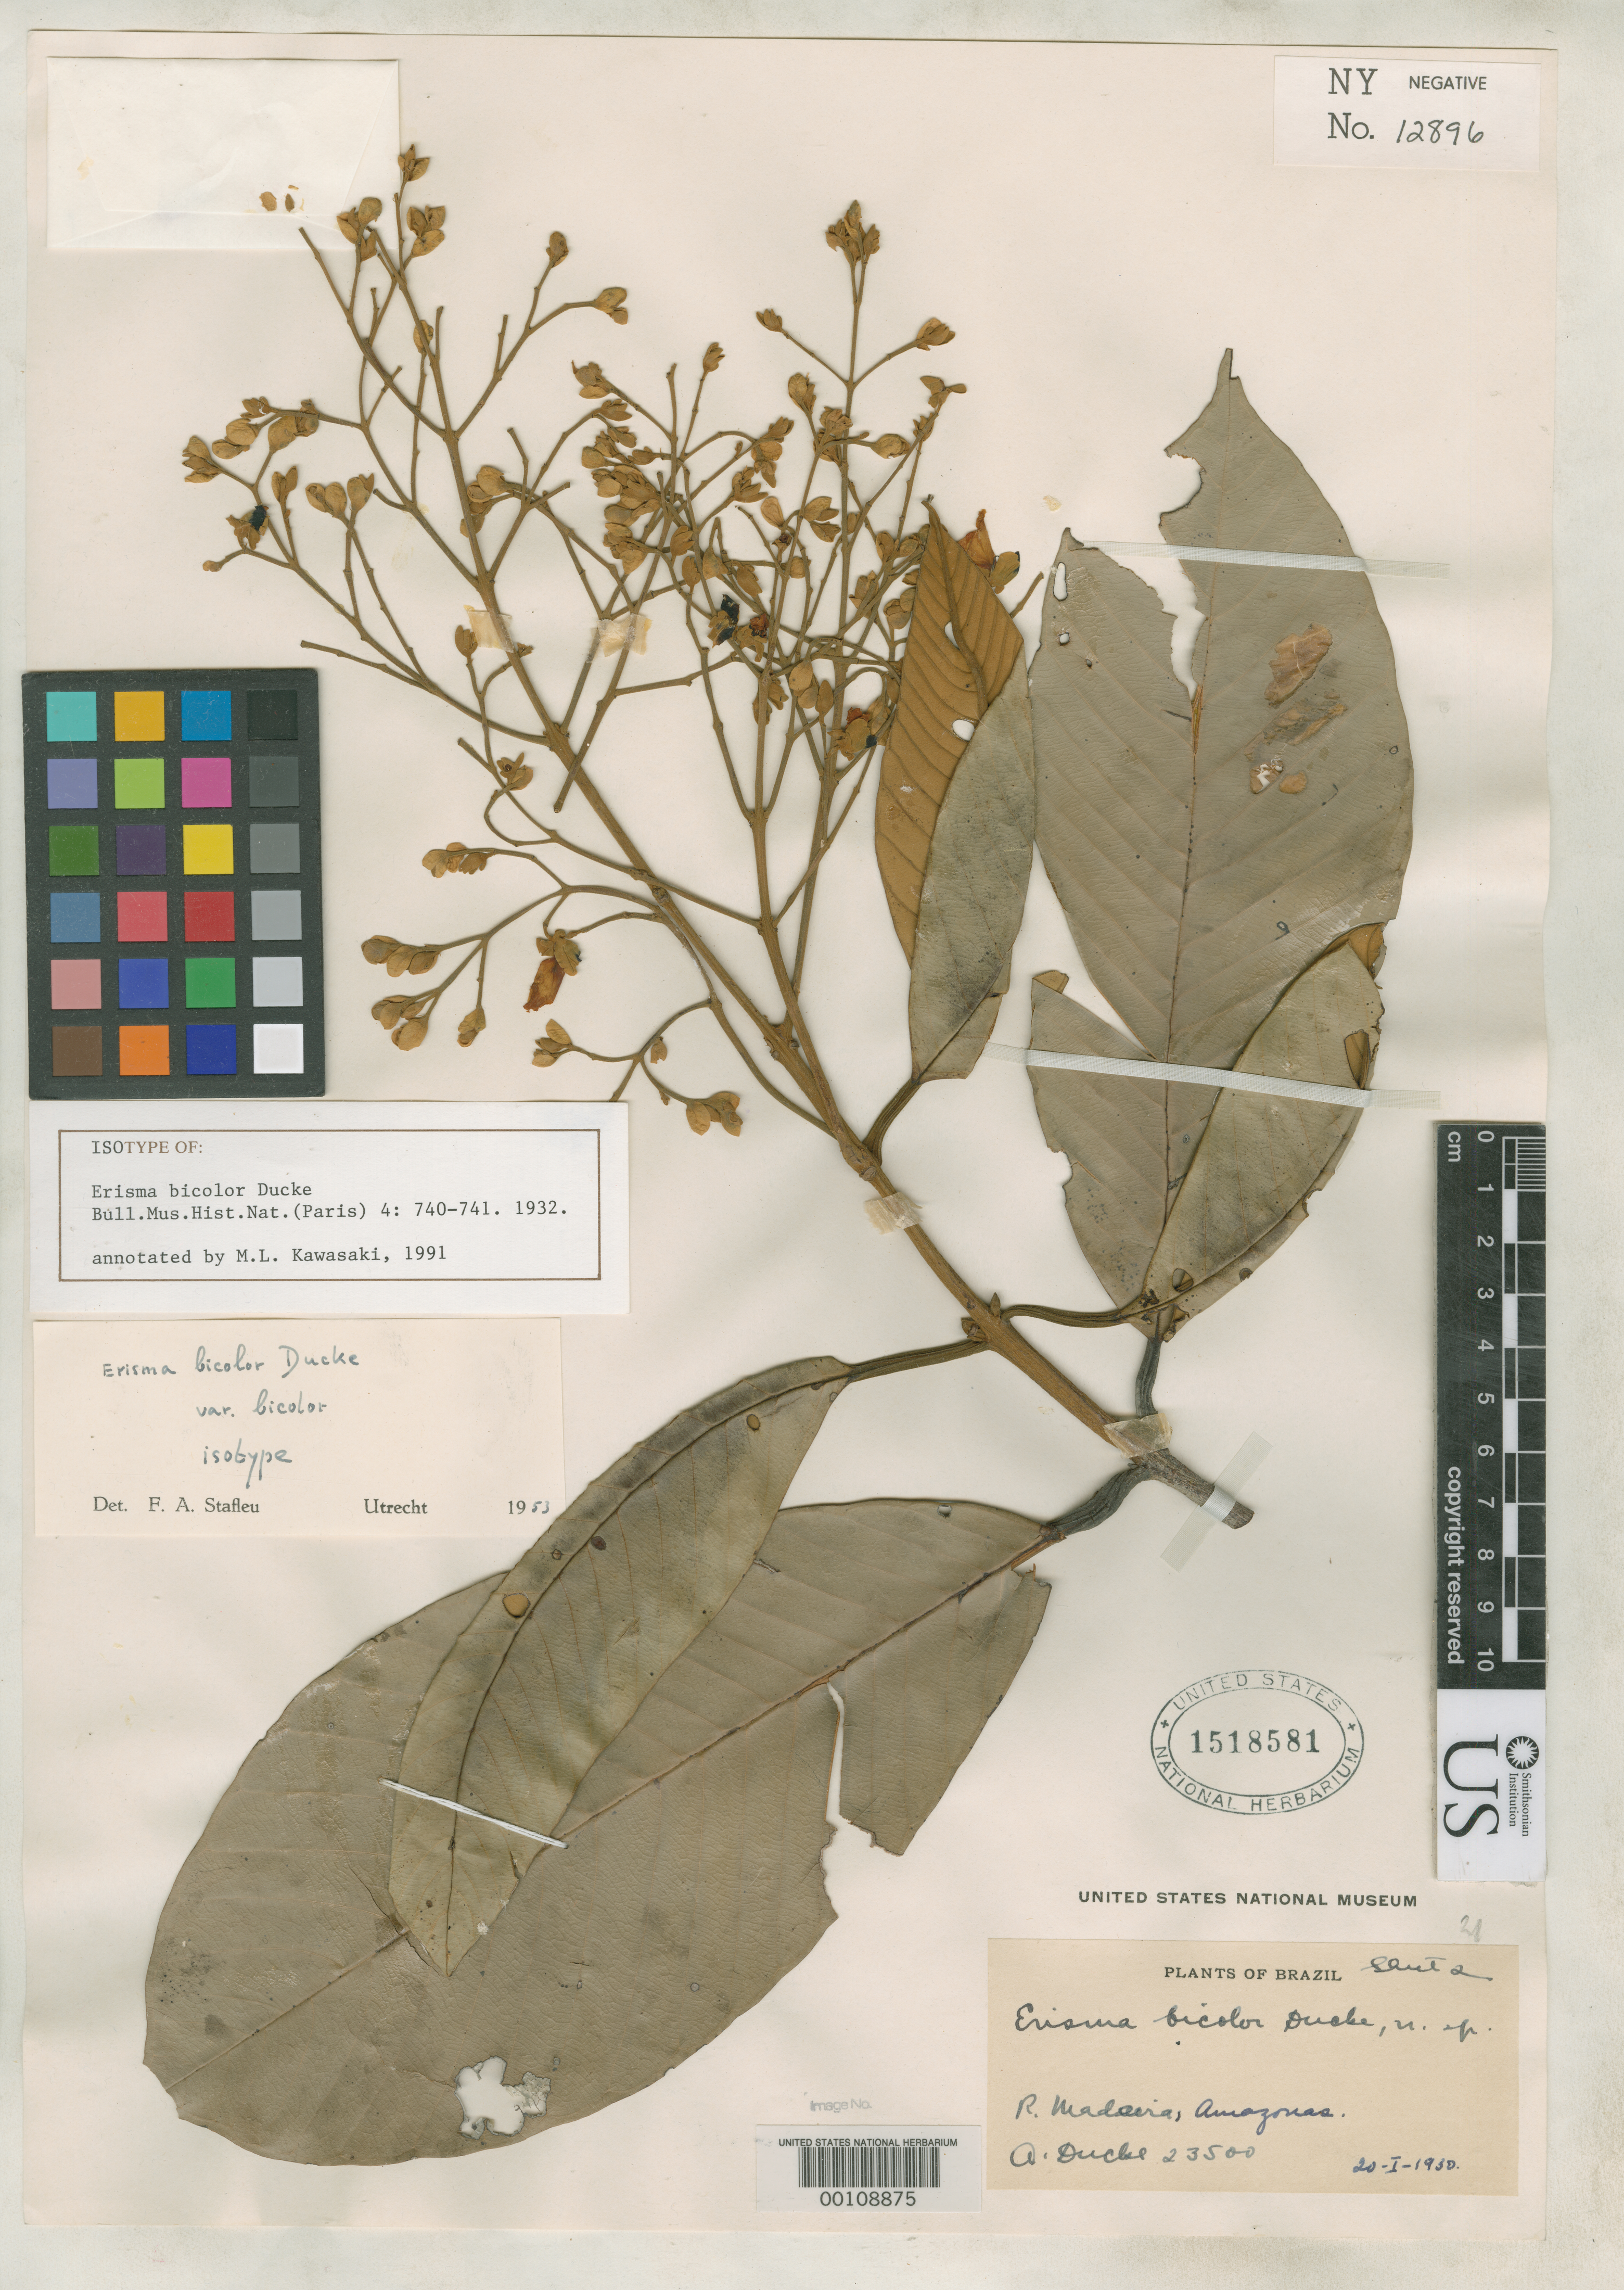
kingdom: Plantae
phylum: Tracheophyta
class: Magnoliopsida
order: Myrtales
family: Vochysiaceae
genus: Erisma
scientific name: Erisma bicolor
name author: Ducke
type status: Isotype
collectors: A. Ducke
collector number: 23500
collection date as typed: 20 Jan 1930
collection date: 1930-01-20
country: Brazil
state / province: Amazonas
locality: Borba, Rio Madeira.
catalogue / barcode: US 1518581